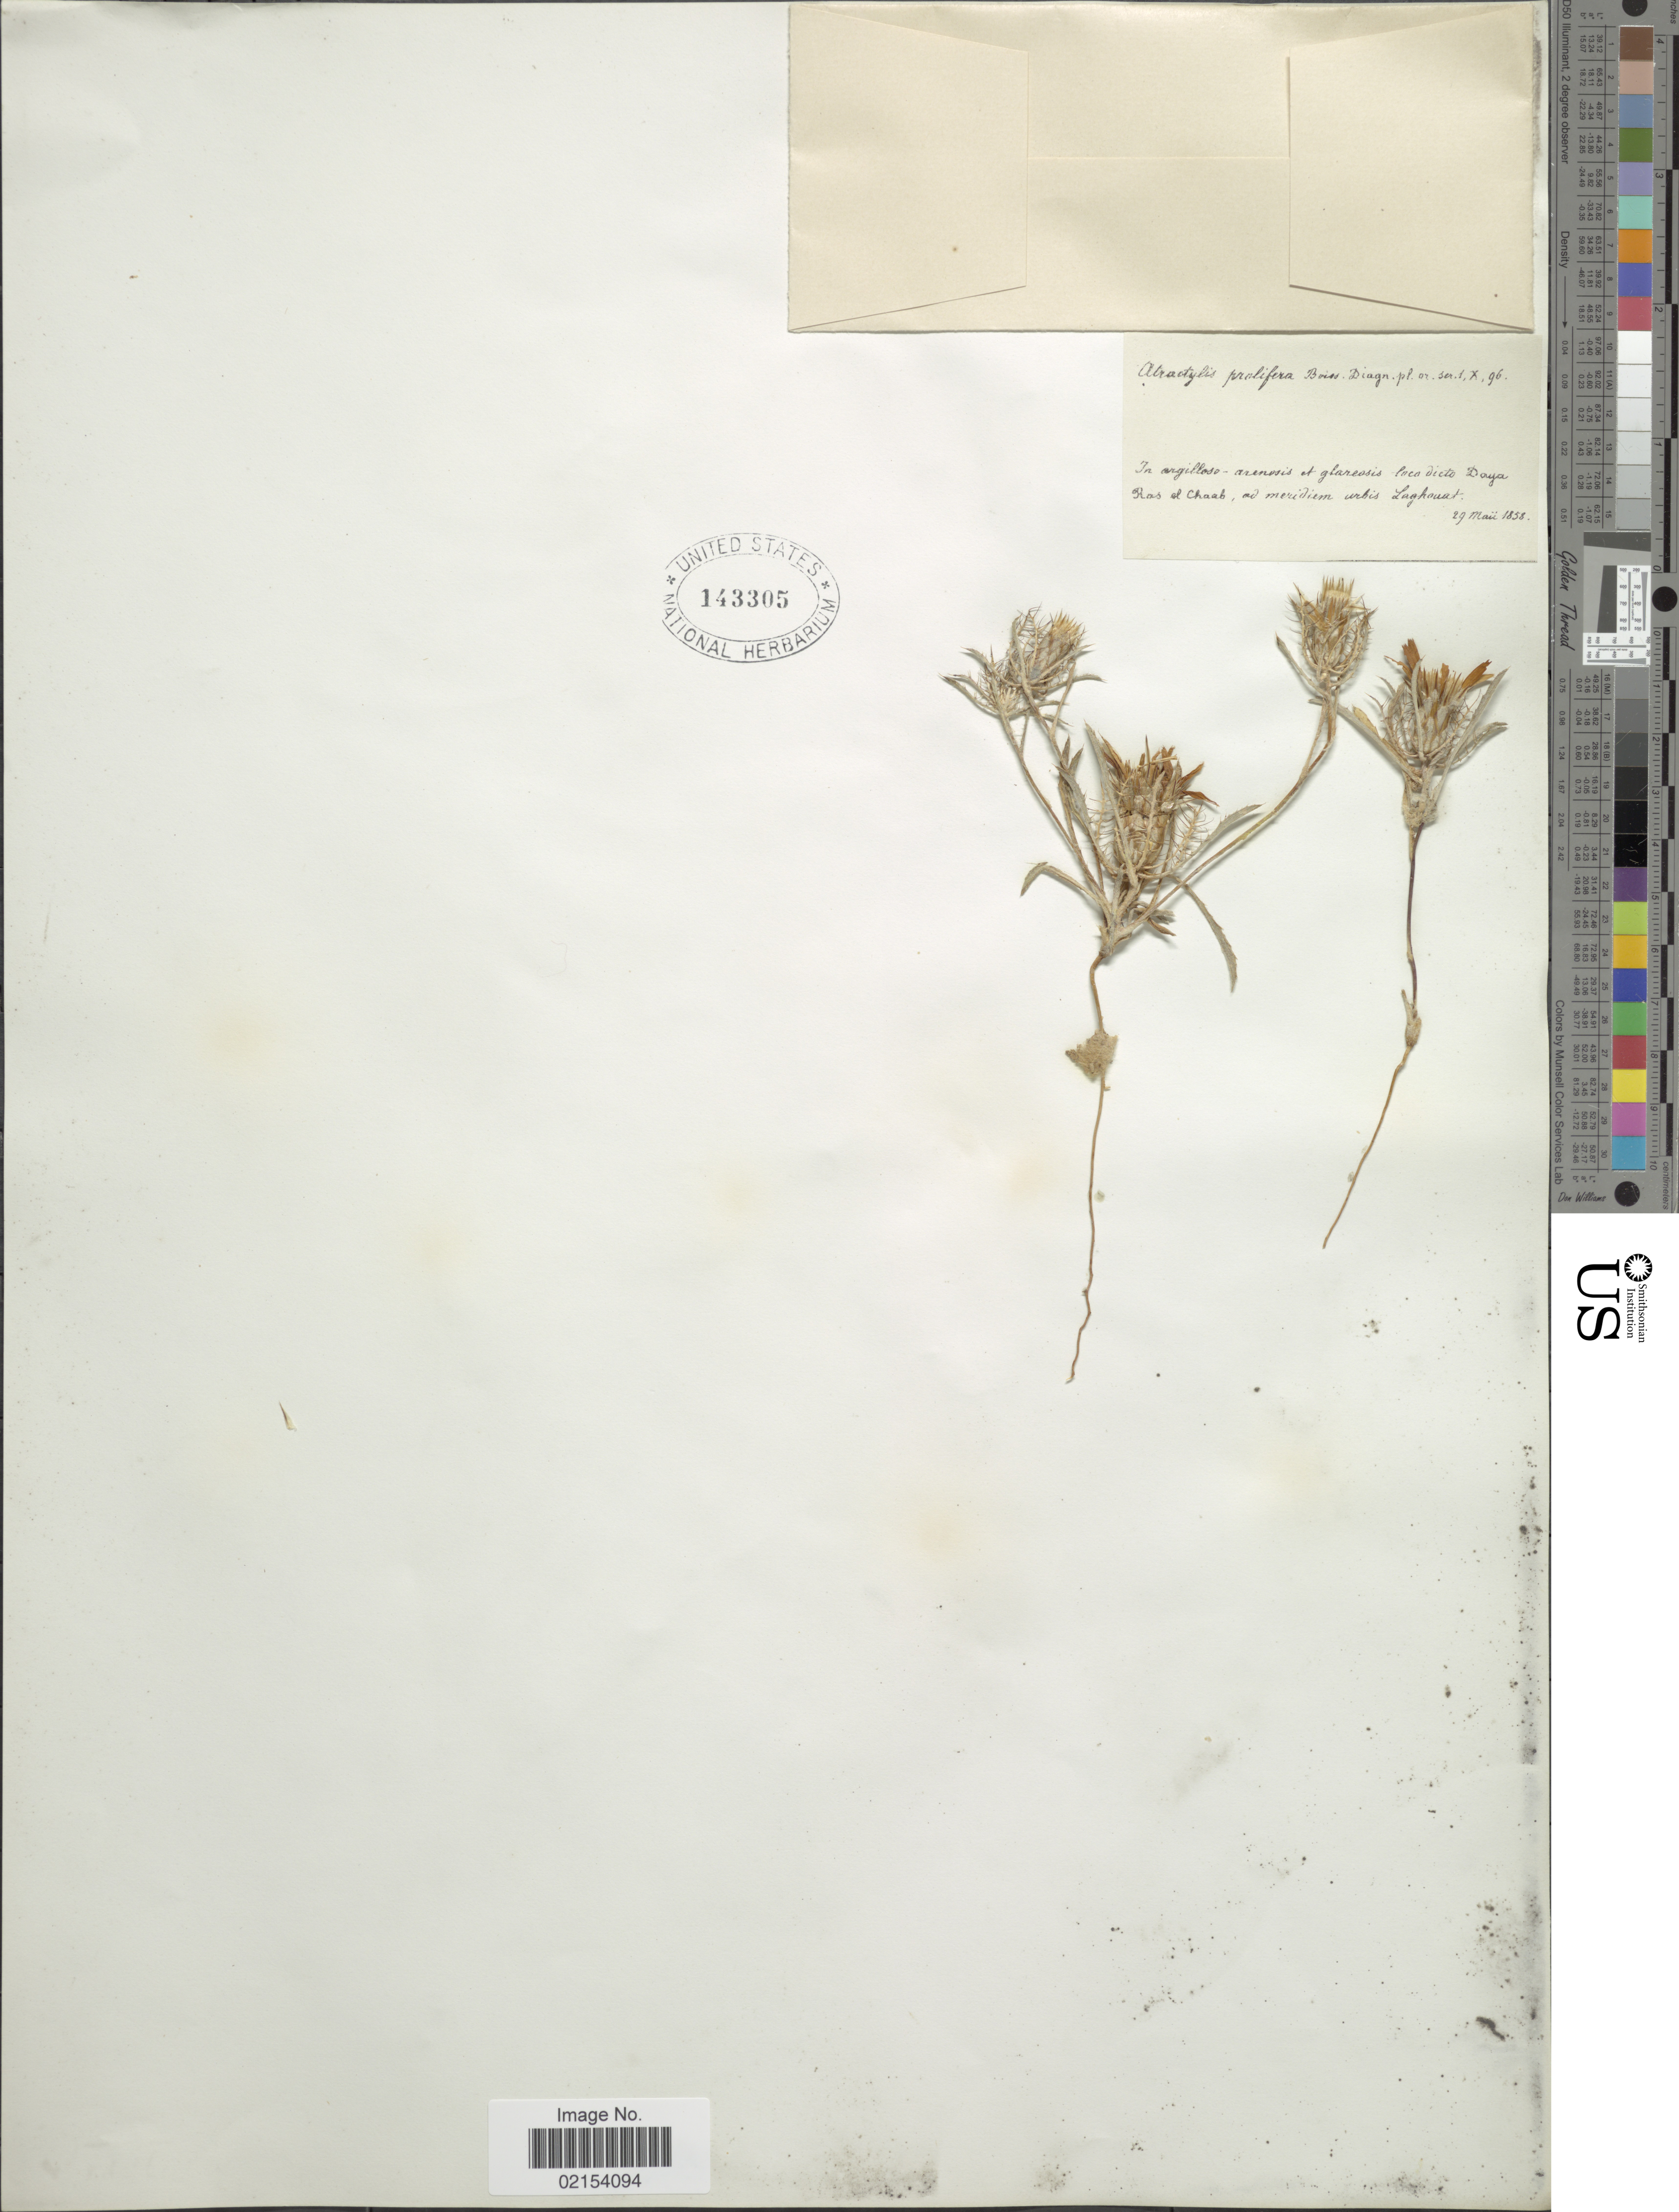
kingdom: Plantae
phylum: Tracheophyta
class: Magnoliopsida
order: Asterales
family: Asteraceae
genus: Atractylis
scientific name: Atractylis prolifera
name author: Boiss.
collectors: Boiss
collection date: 1858-05-29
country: Algeria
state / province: Laghouat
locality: Loco dicto Ros el Chaab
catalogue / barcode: US 143305